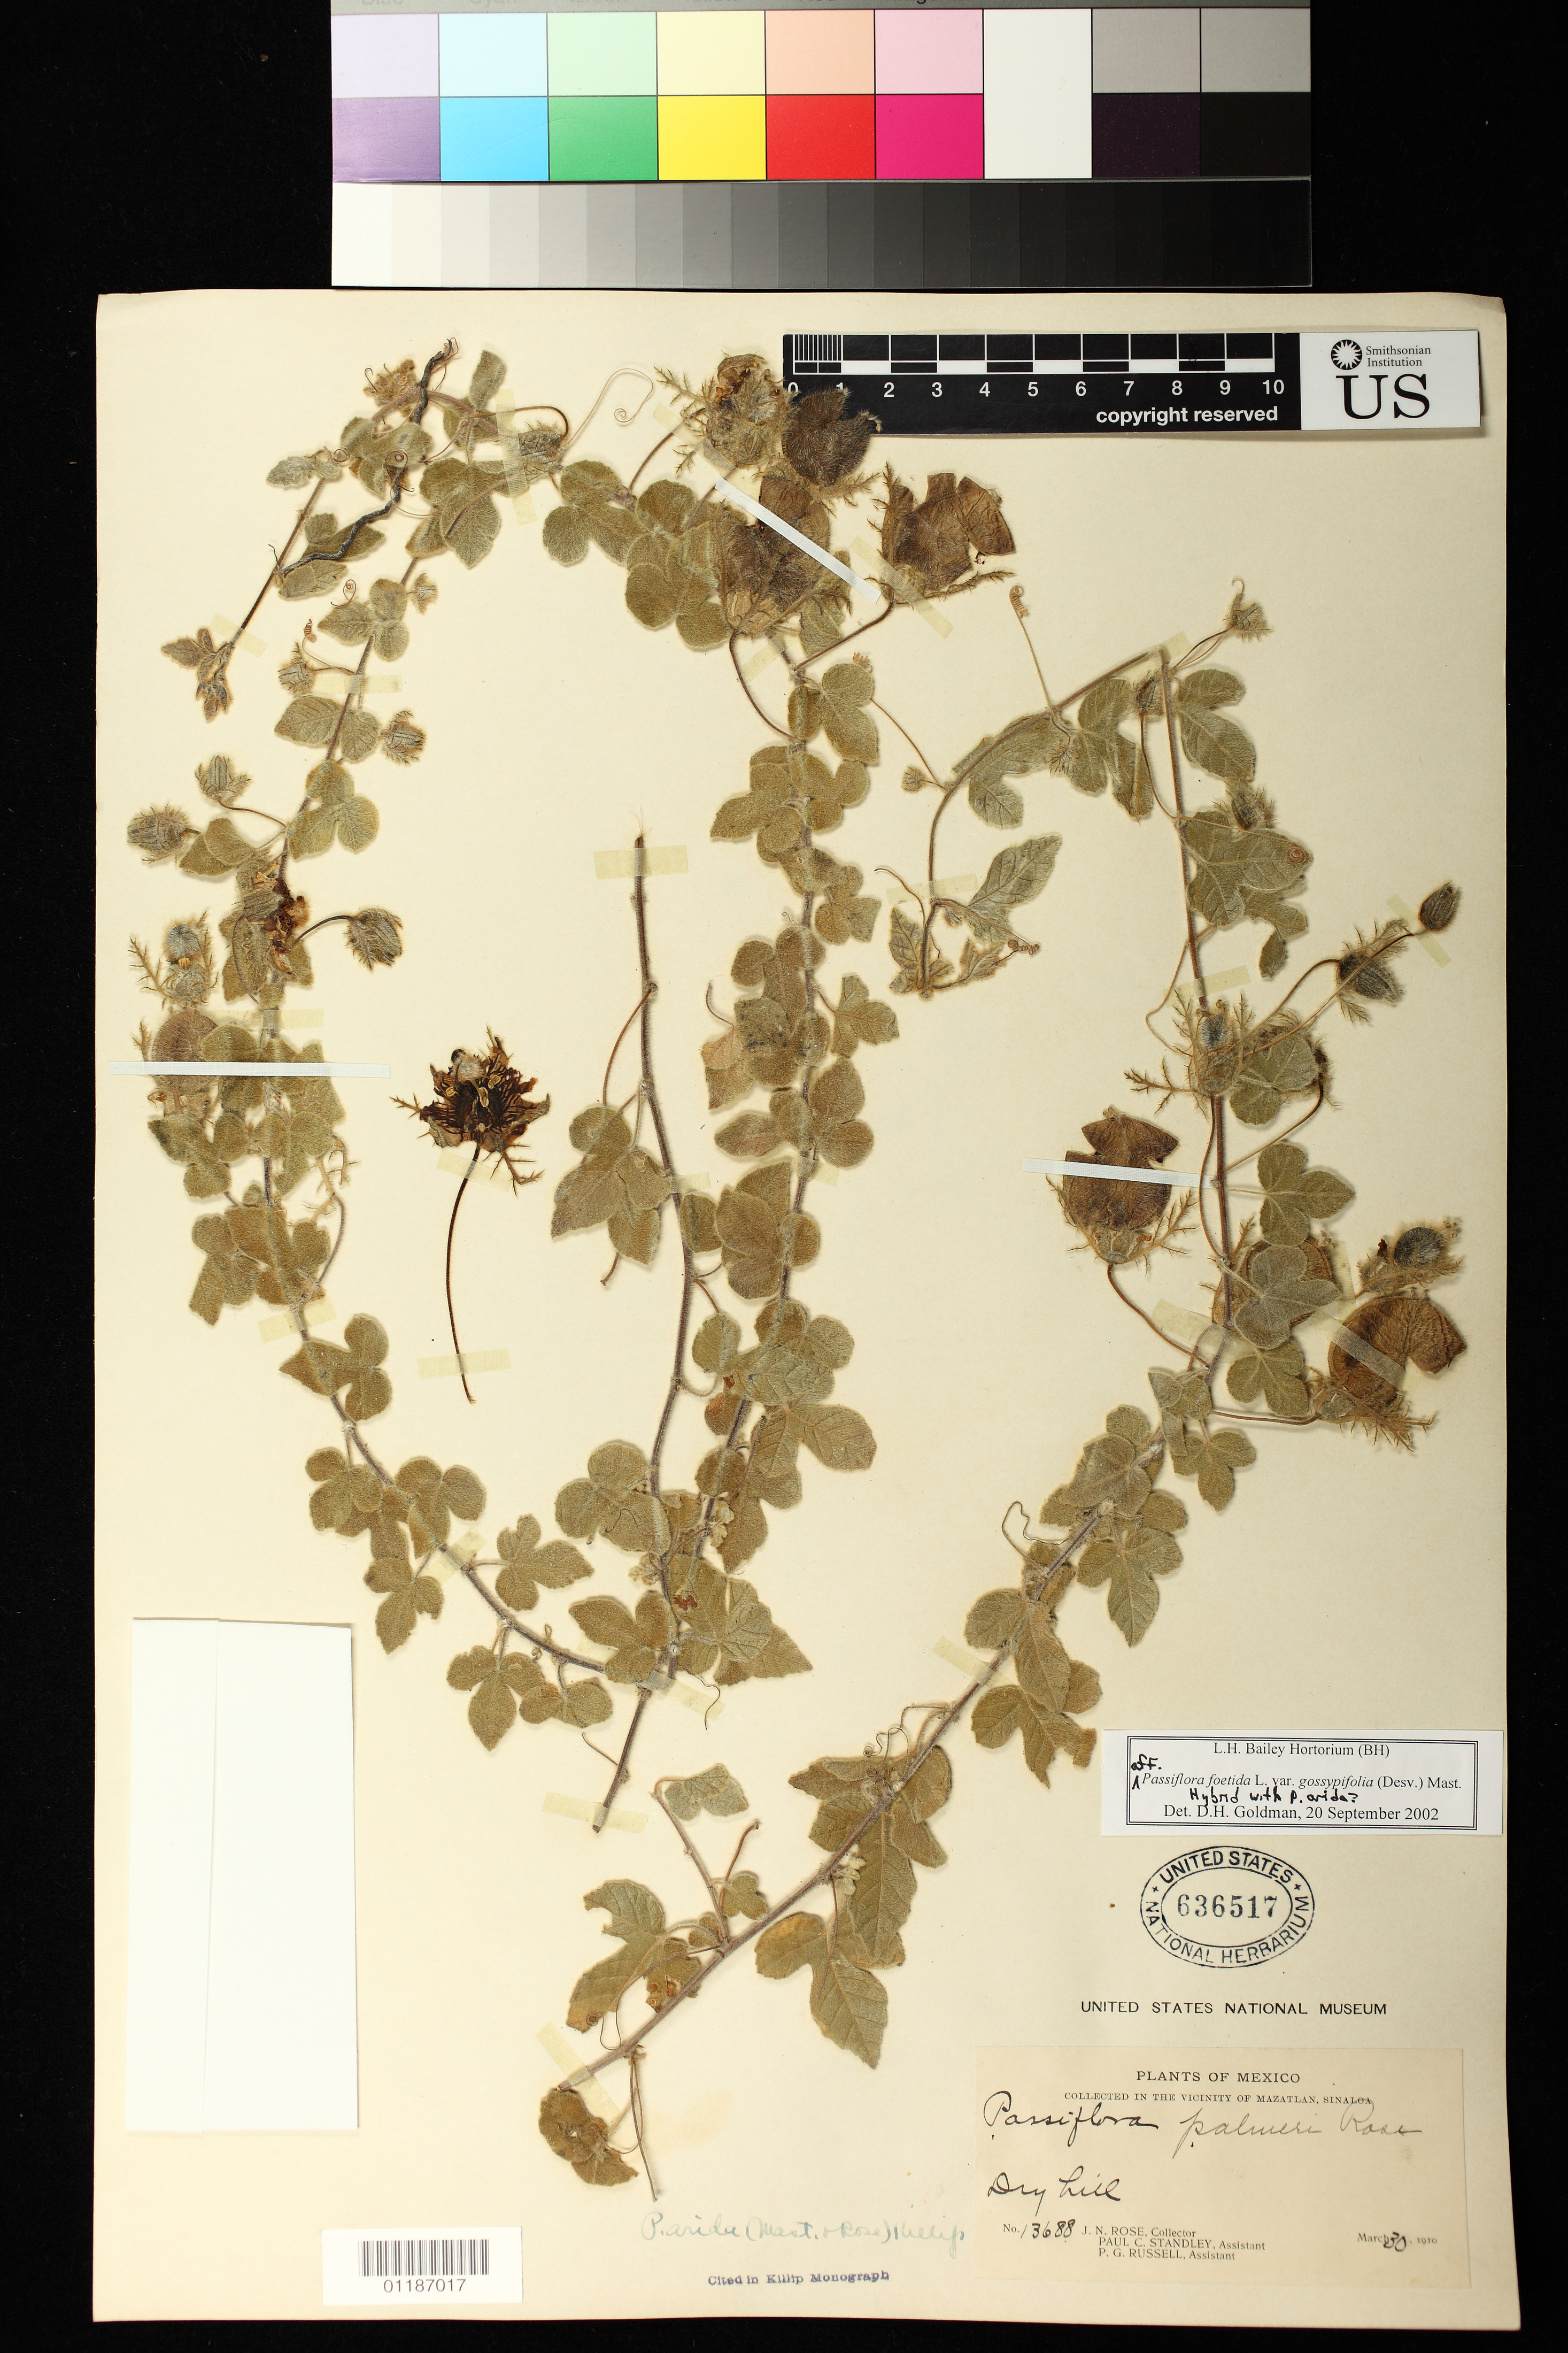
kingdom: Plantae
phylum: Tracheophyta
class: Magnoliopsida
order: Malpighiales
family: Passifloraceae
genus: Passiflora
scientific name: Passiflora pentaschista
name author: (Killip) Svoboda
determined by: Svoboda, Harlan T., (NA), US Department of Agriculture (UNITED STATES)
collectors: J. N. Rose, P. C. Standley & P. G. Russell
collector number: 3688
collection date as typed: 30 Mar 1910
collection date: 1910-03-30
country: Mexico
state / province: Sinaloa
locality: Vicinity of Mazatlan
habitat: Dry hill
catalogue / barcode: US 636517